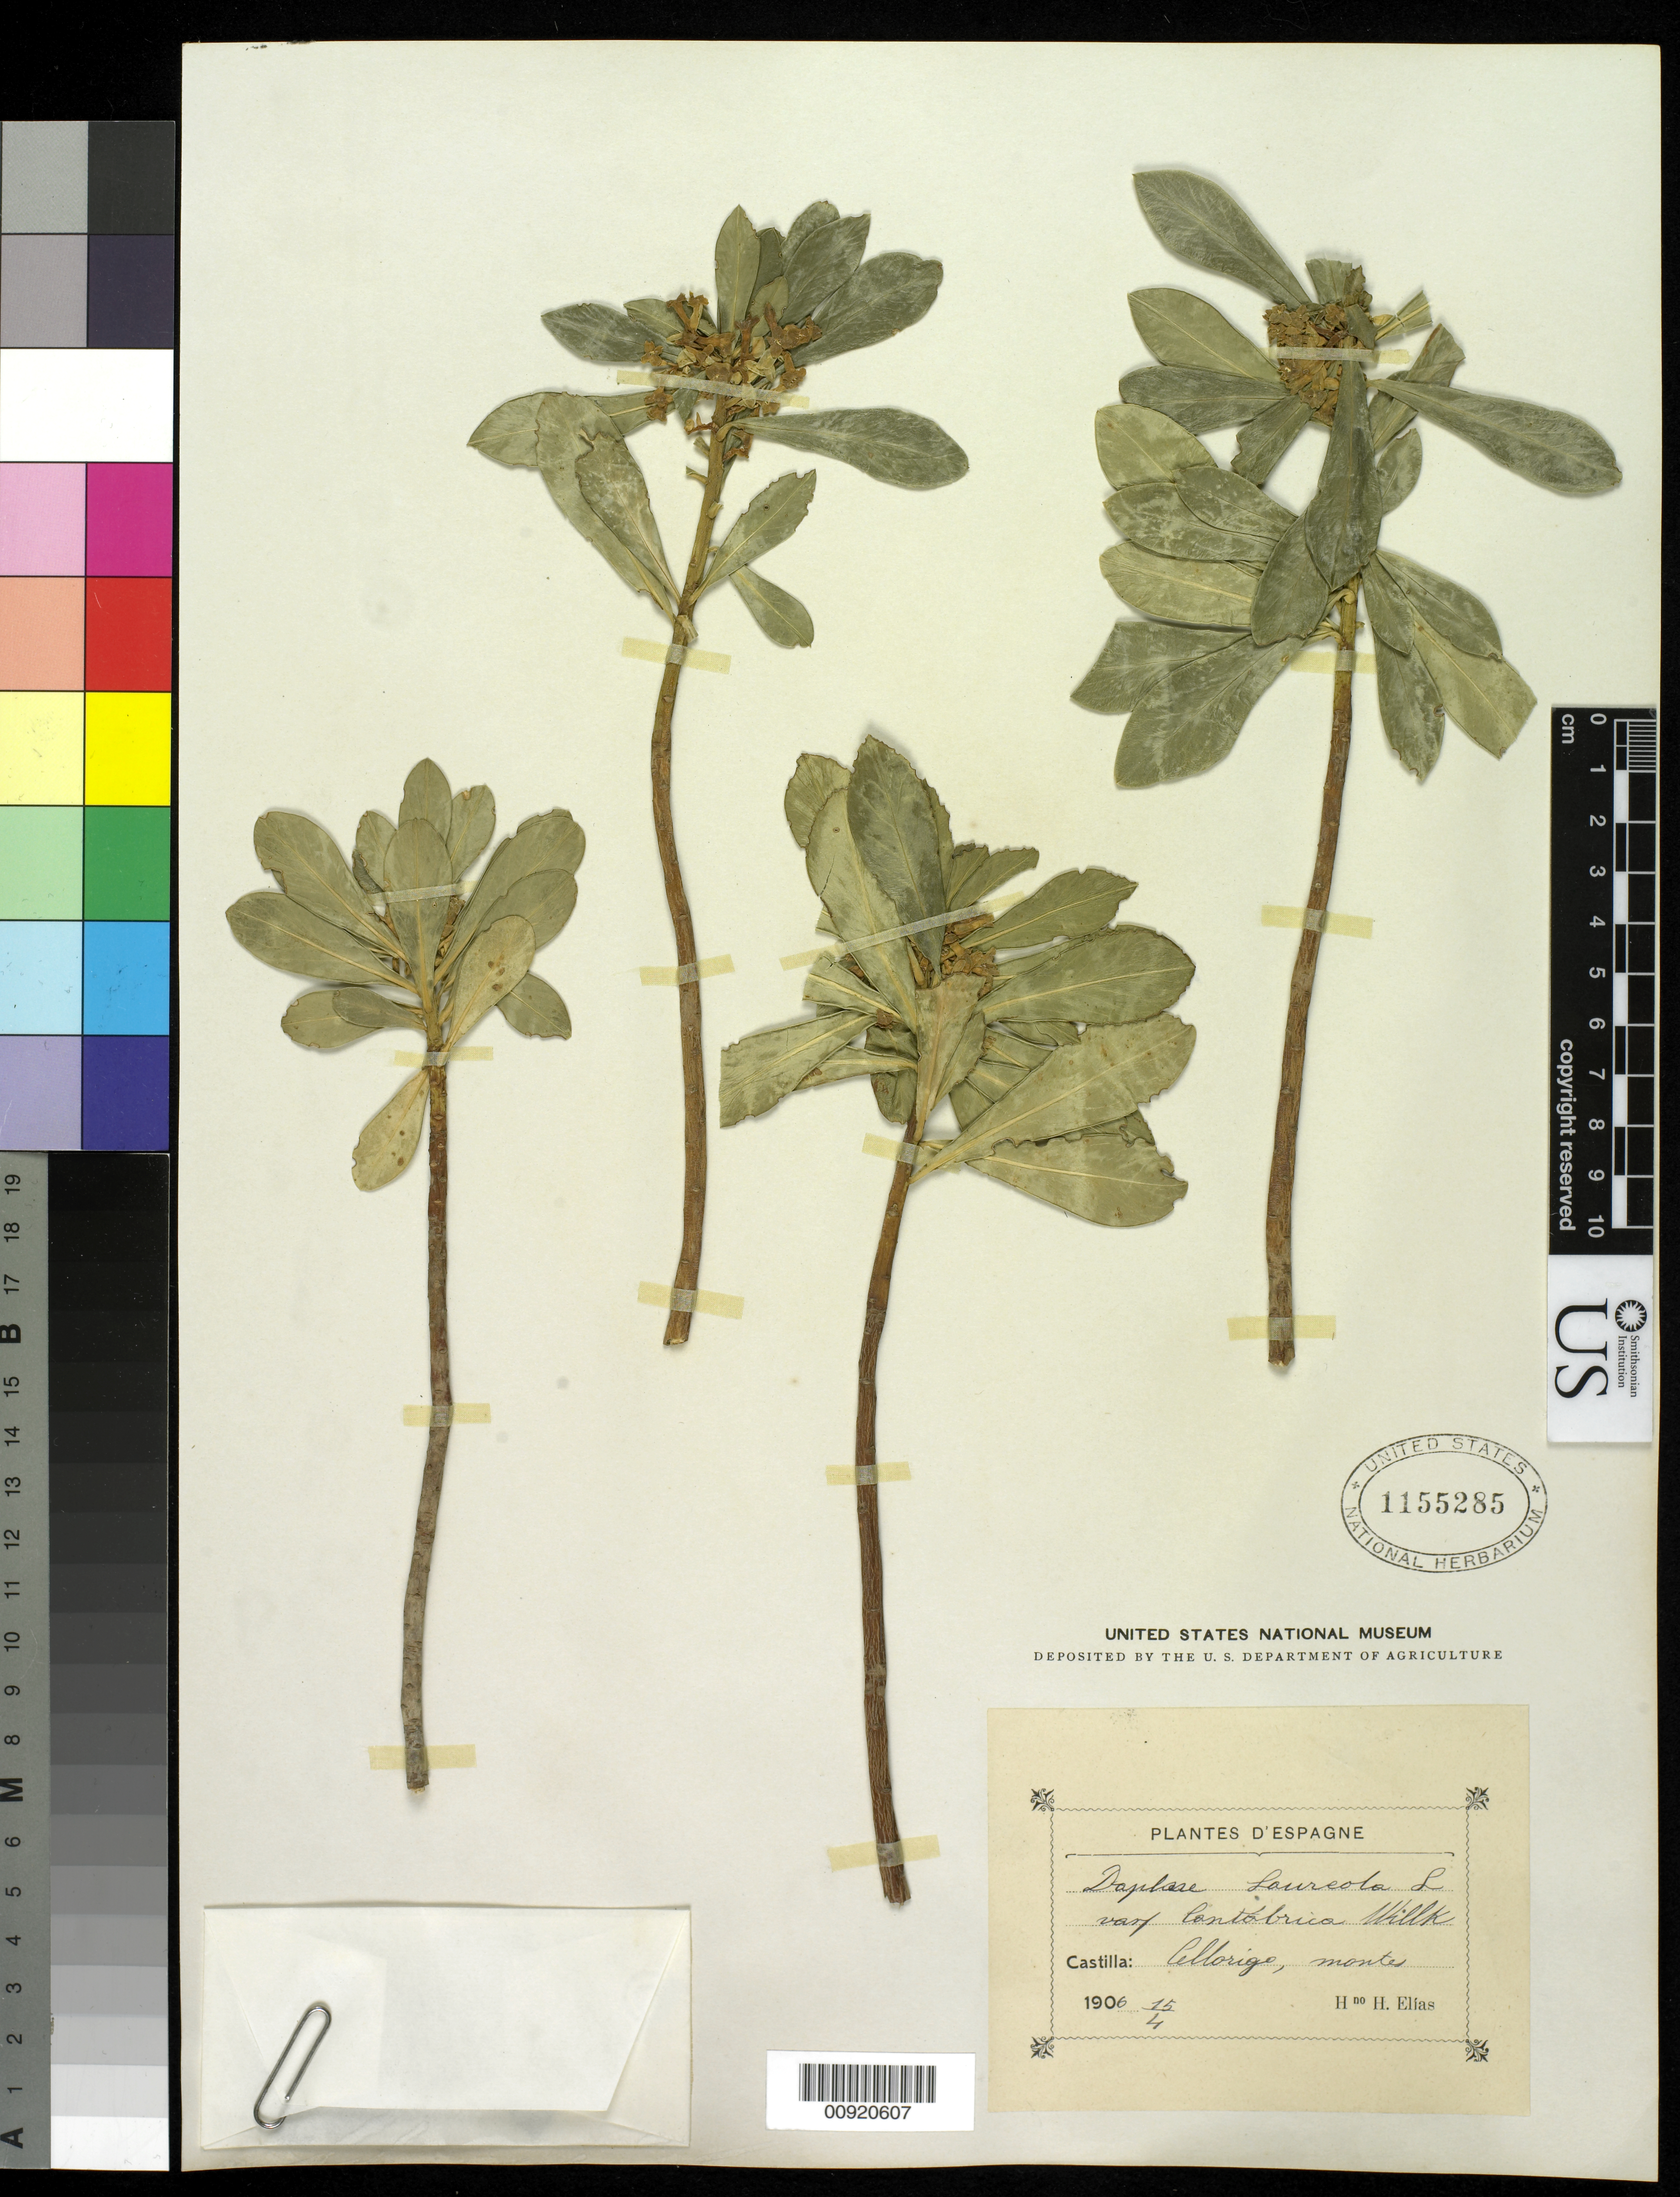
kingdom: Plantae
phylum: Tracheophyta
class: Magnoliopsida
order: Malvales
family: Thymelaeaceae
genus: Daphne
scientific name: Daphne laureola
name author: L.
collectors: Bro. Elias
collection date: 1906-04-15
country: Spain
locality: Cellorigo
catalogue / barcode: US 1155285